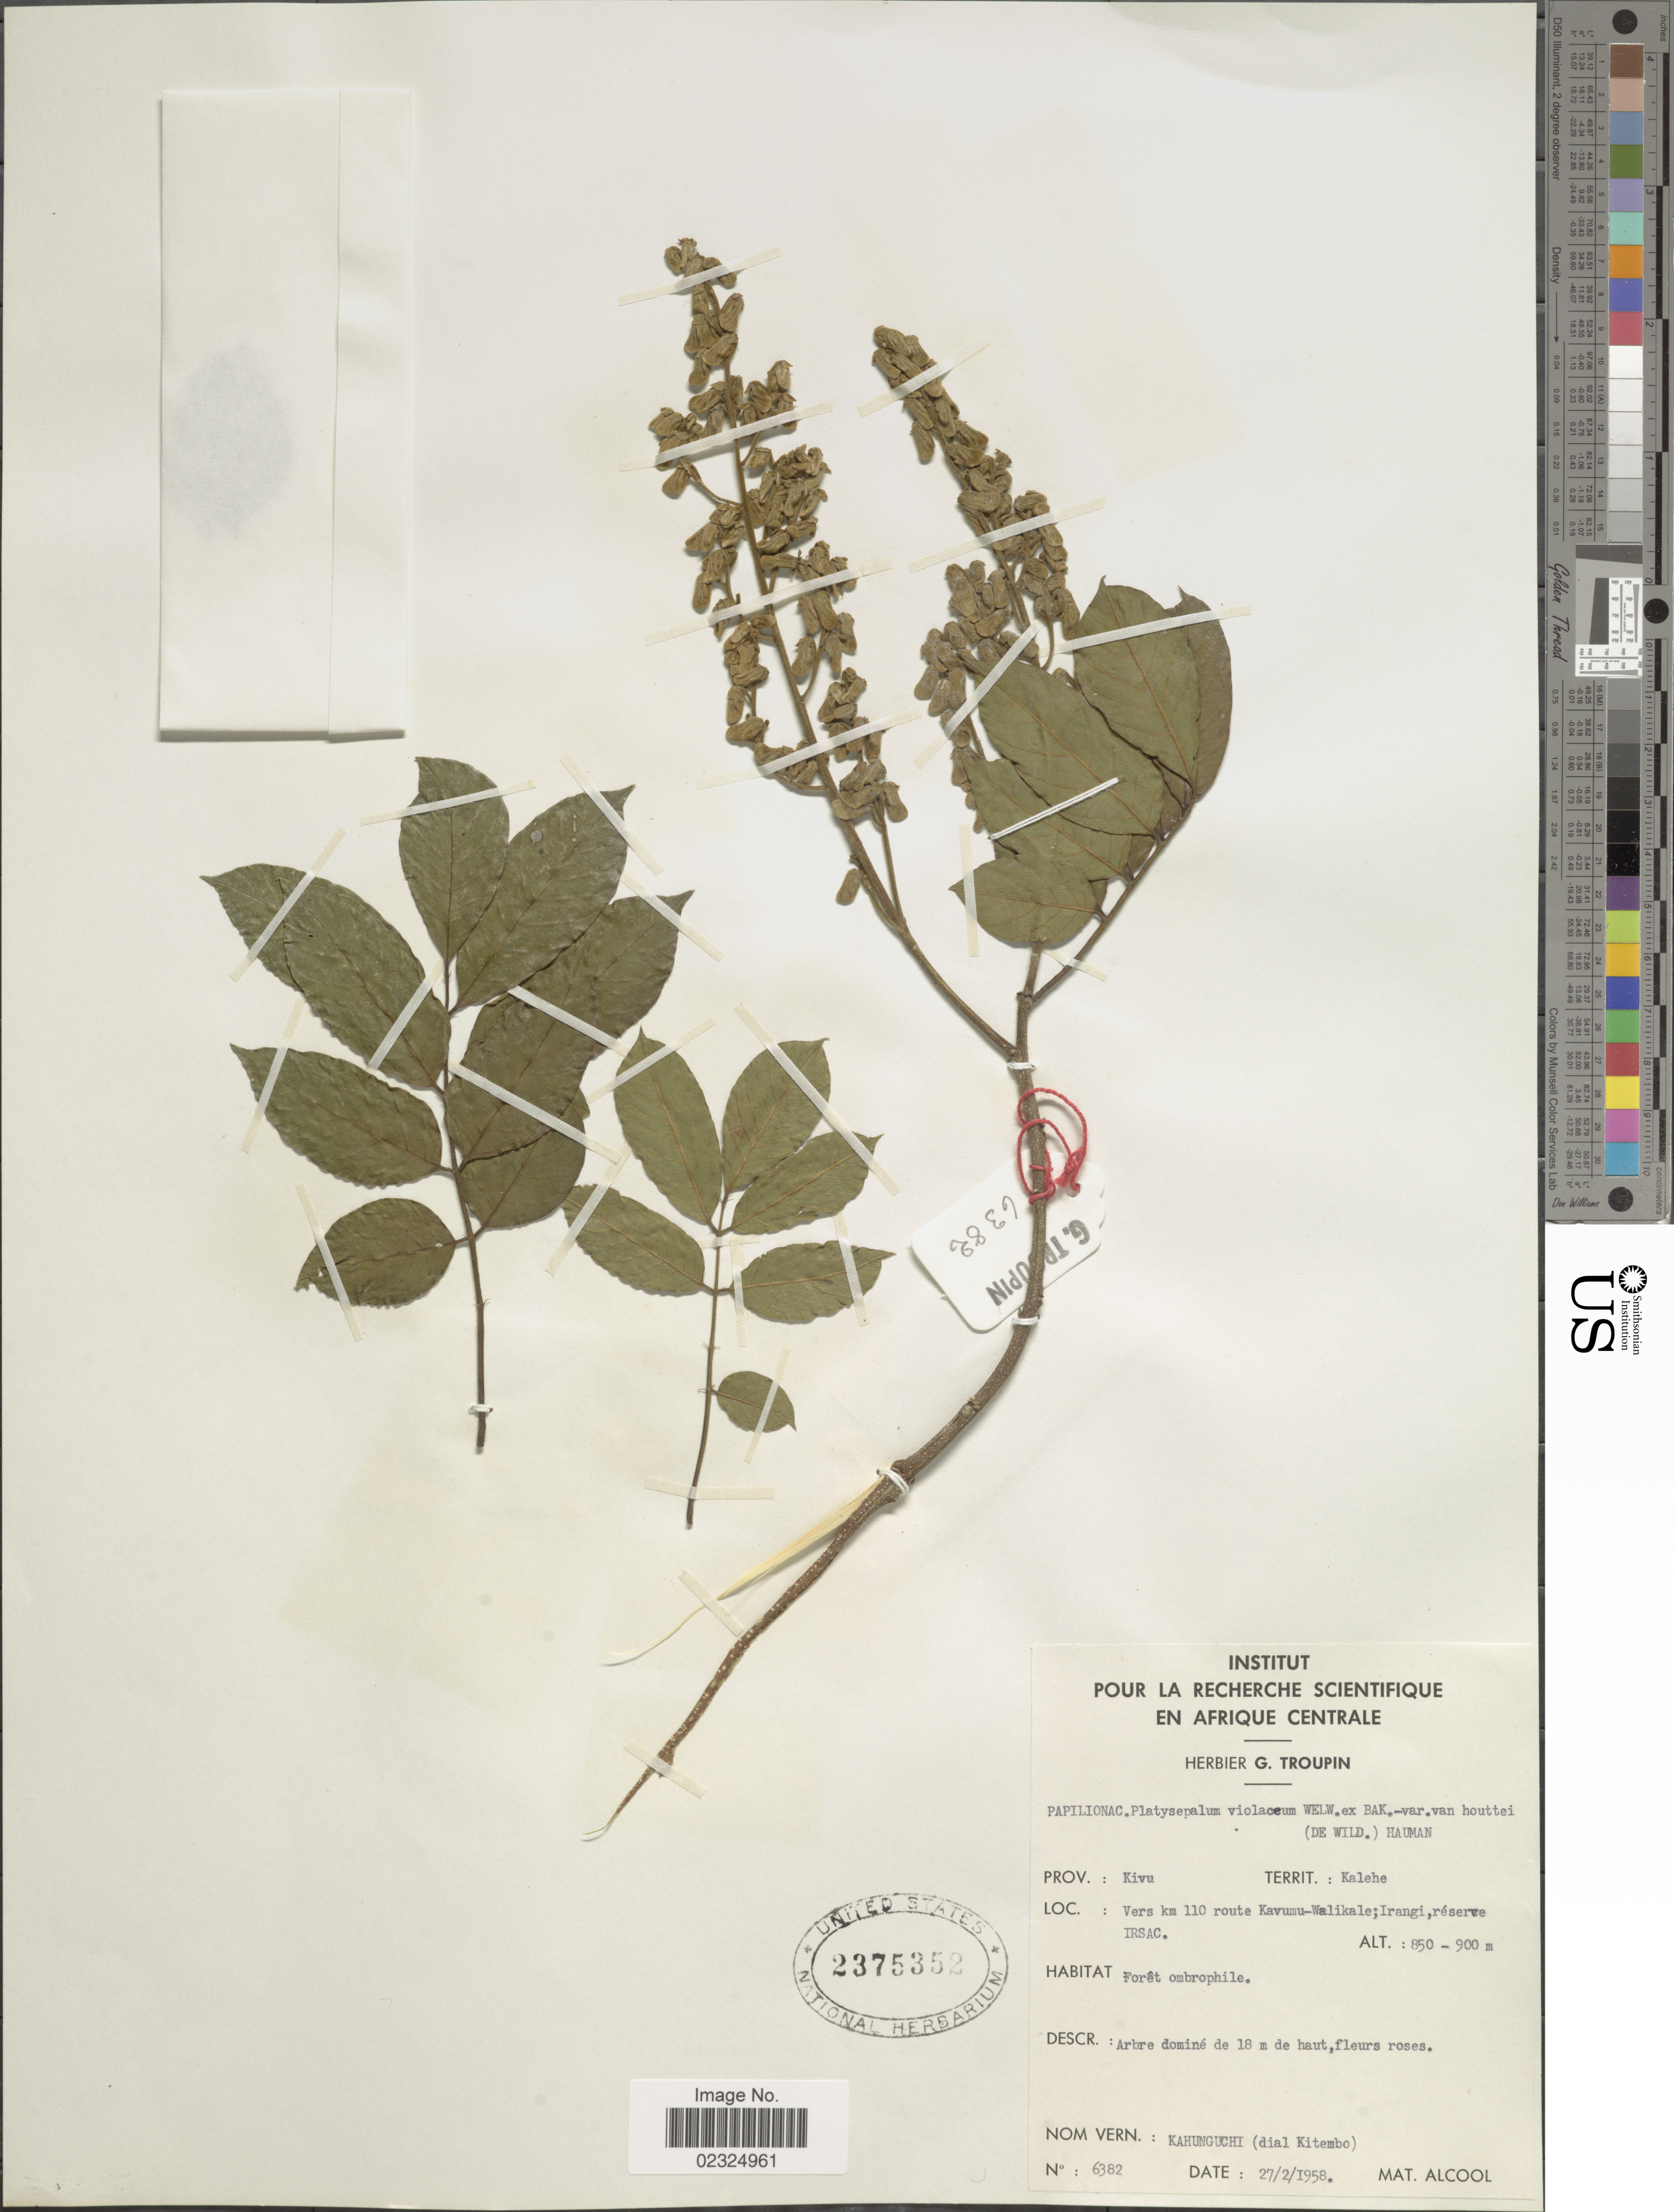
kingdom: Plantae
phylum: Tracheophyta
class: Magnoliopsida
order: Fabales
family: Fabaceae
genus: Platysepalum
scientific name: Platysepalum violaceum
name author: Welw. ex Baker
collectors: M. Alcool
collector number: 6382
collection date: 1958-02-27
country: Congo, Democratic Republic of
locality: Prov.: Kivum Territ.: Kalehe, Vers km 110 route Kavusu-Walikale; Irangi, reserve IRSAC.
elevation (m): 850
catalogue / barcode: US 2375352